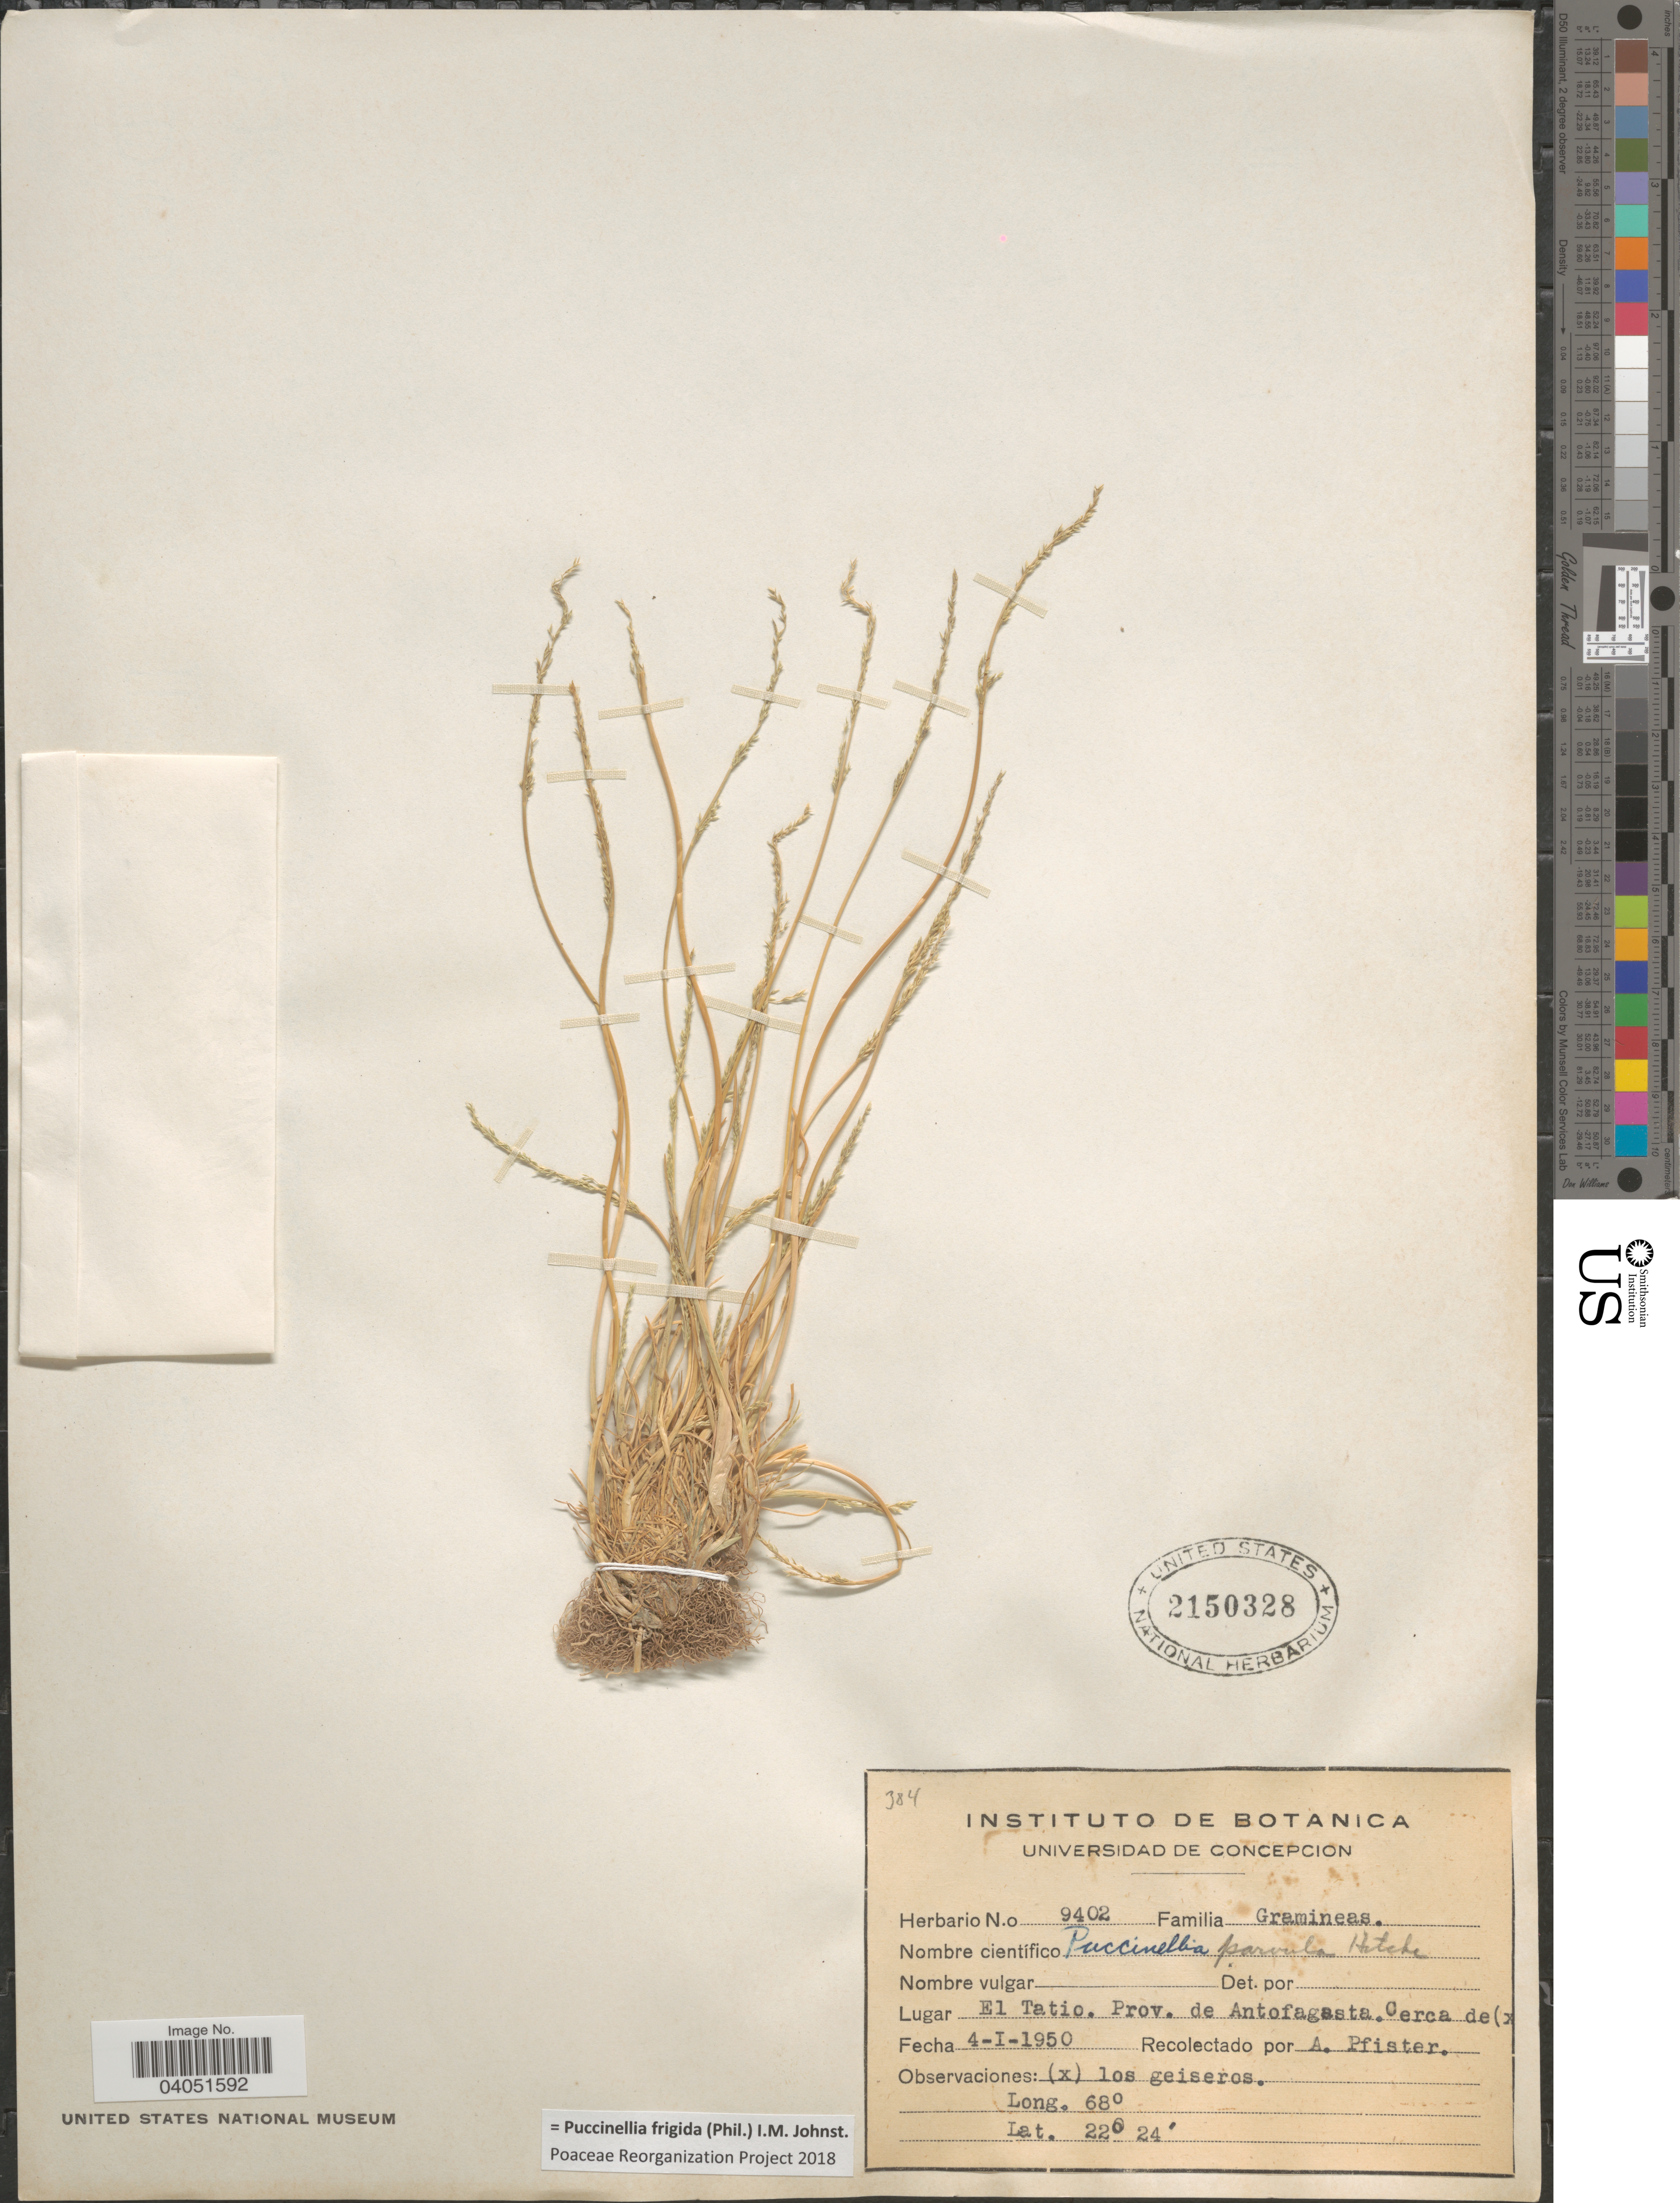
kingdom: Plantae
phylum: Tracheophyta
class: Liliopsida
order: Poales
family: Poaceae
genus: Puccinellia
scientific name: Puccinellia frigida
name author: (Phil.) I.M. Johnst.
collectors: A. Pfister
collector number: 9402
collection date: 1950-01-04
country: Chile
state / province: Antofagasta (II)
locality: El Tatio. Cerca de los geiseros.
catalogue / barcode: US 2150328